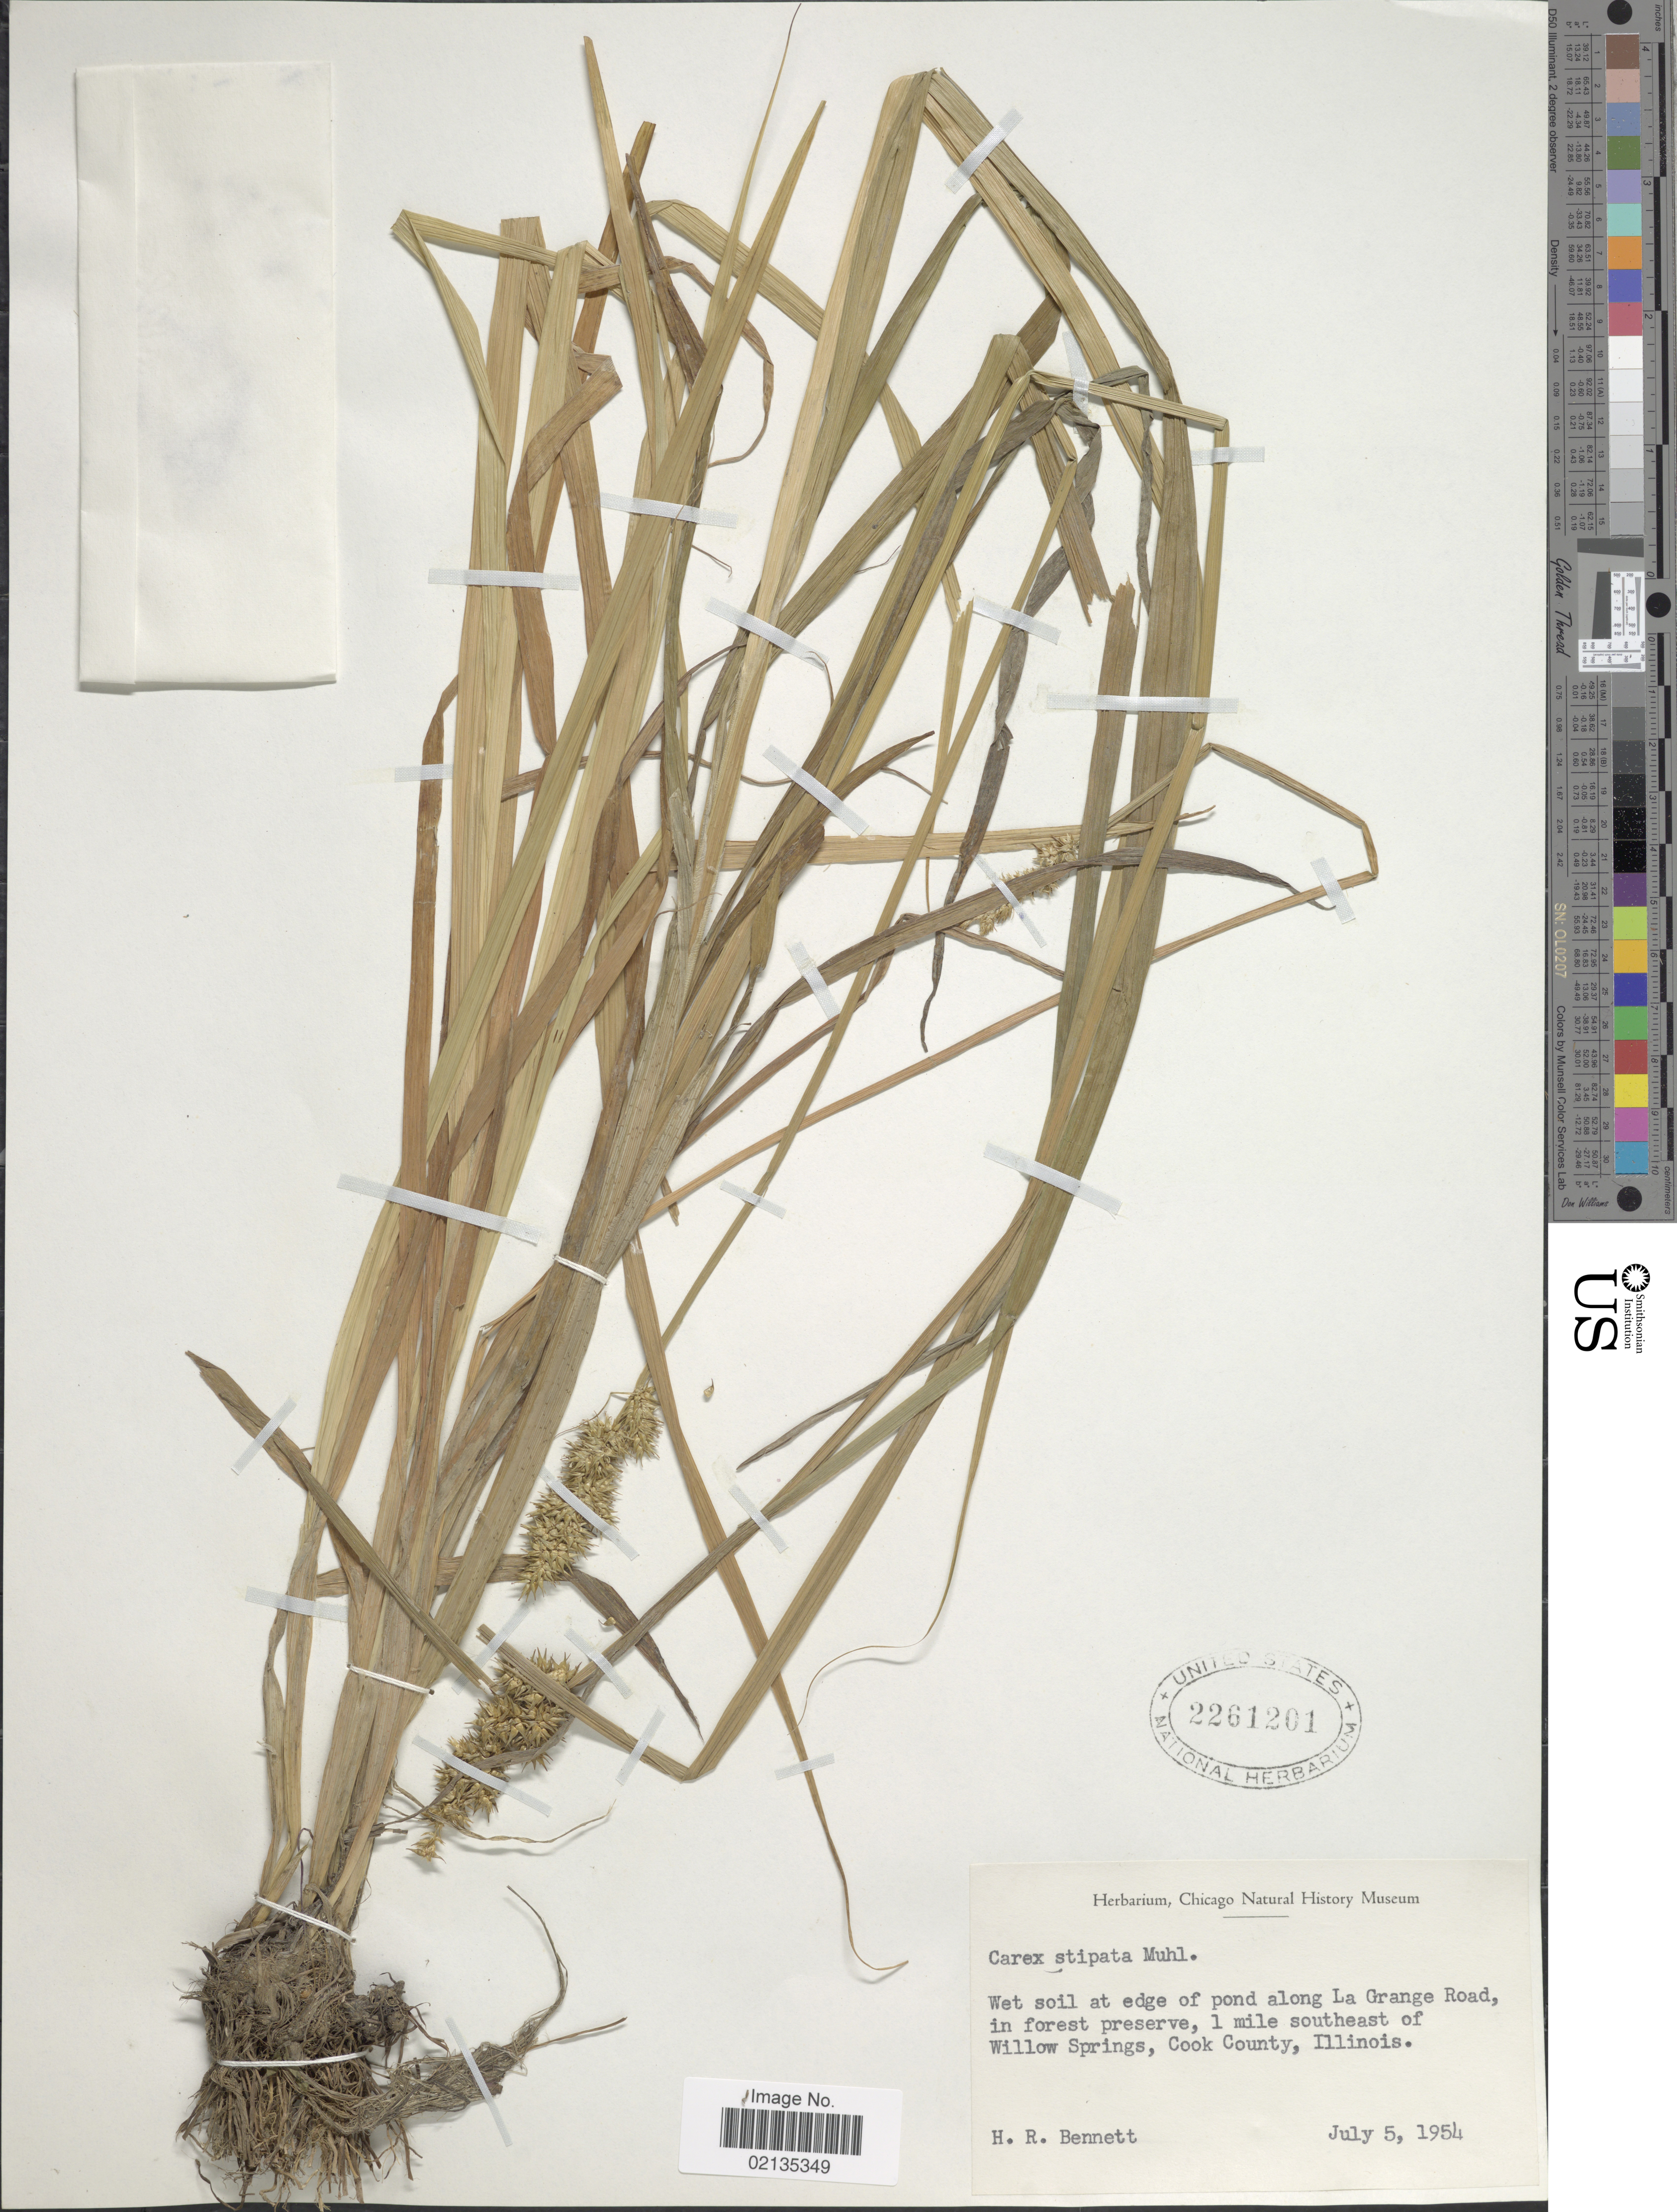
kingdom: Plantae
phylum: Tracheophyta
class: Liliopsida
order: Poales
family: Cyperaceae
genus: Carex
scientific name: Carex stipata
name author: Muhl. ex Willd.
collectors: H. R. Bennett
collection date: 1954-07-05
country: United States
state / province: Illinois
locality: Wet soil at edge of pond along La Grange Road, in forest preserve, 1 mile southeast of Willow Springs, Cook County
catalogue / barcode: US 2261201